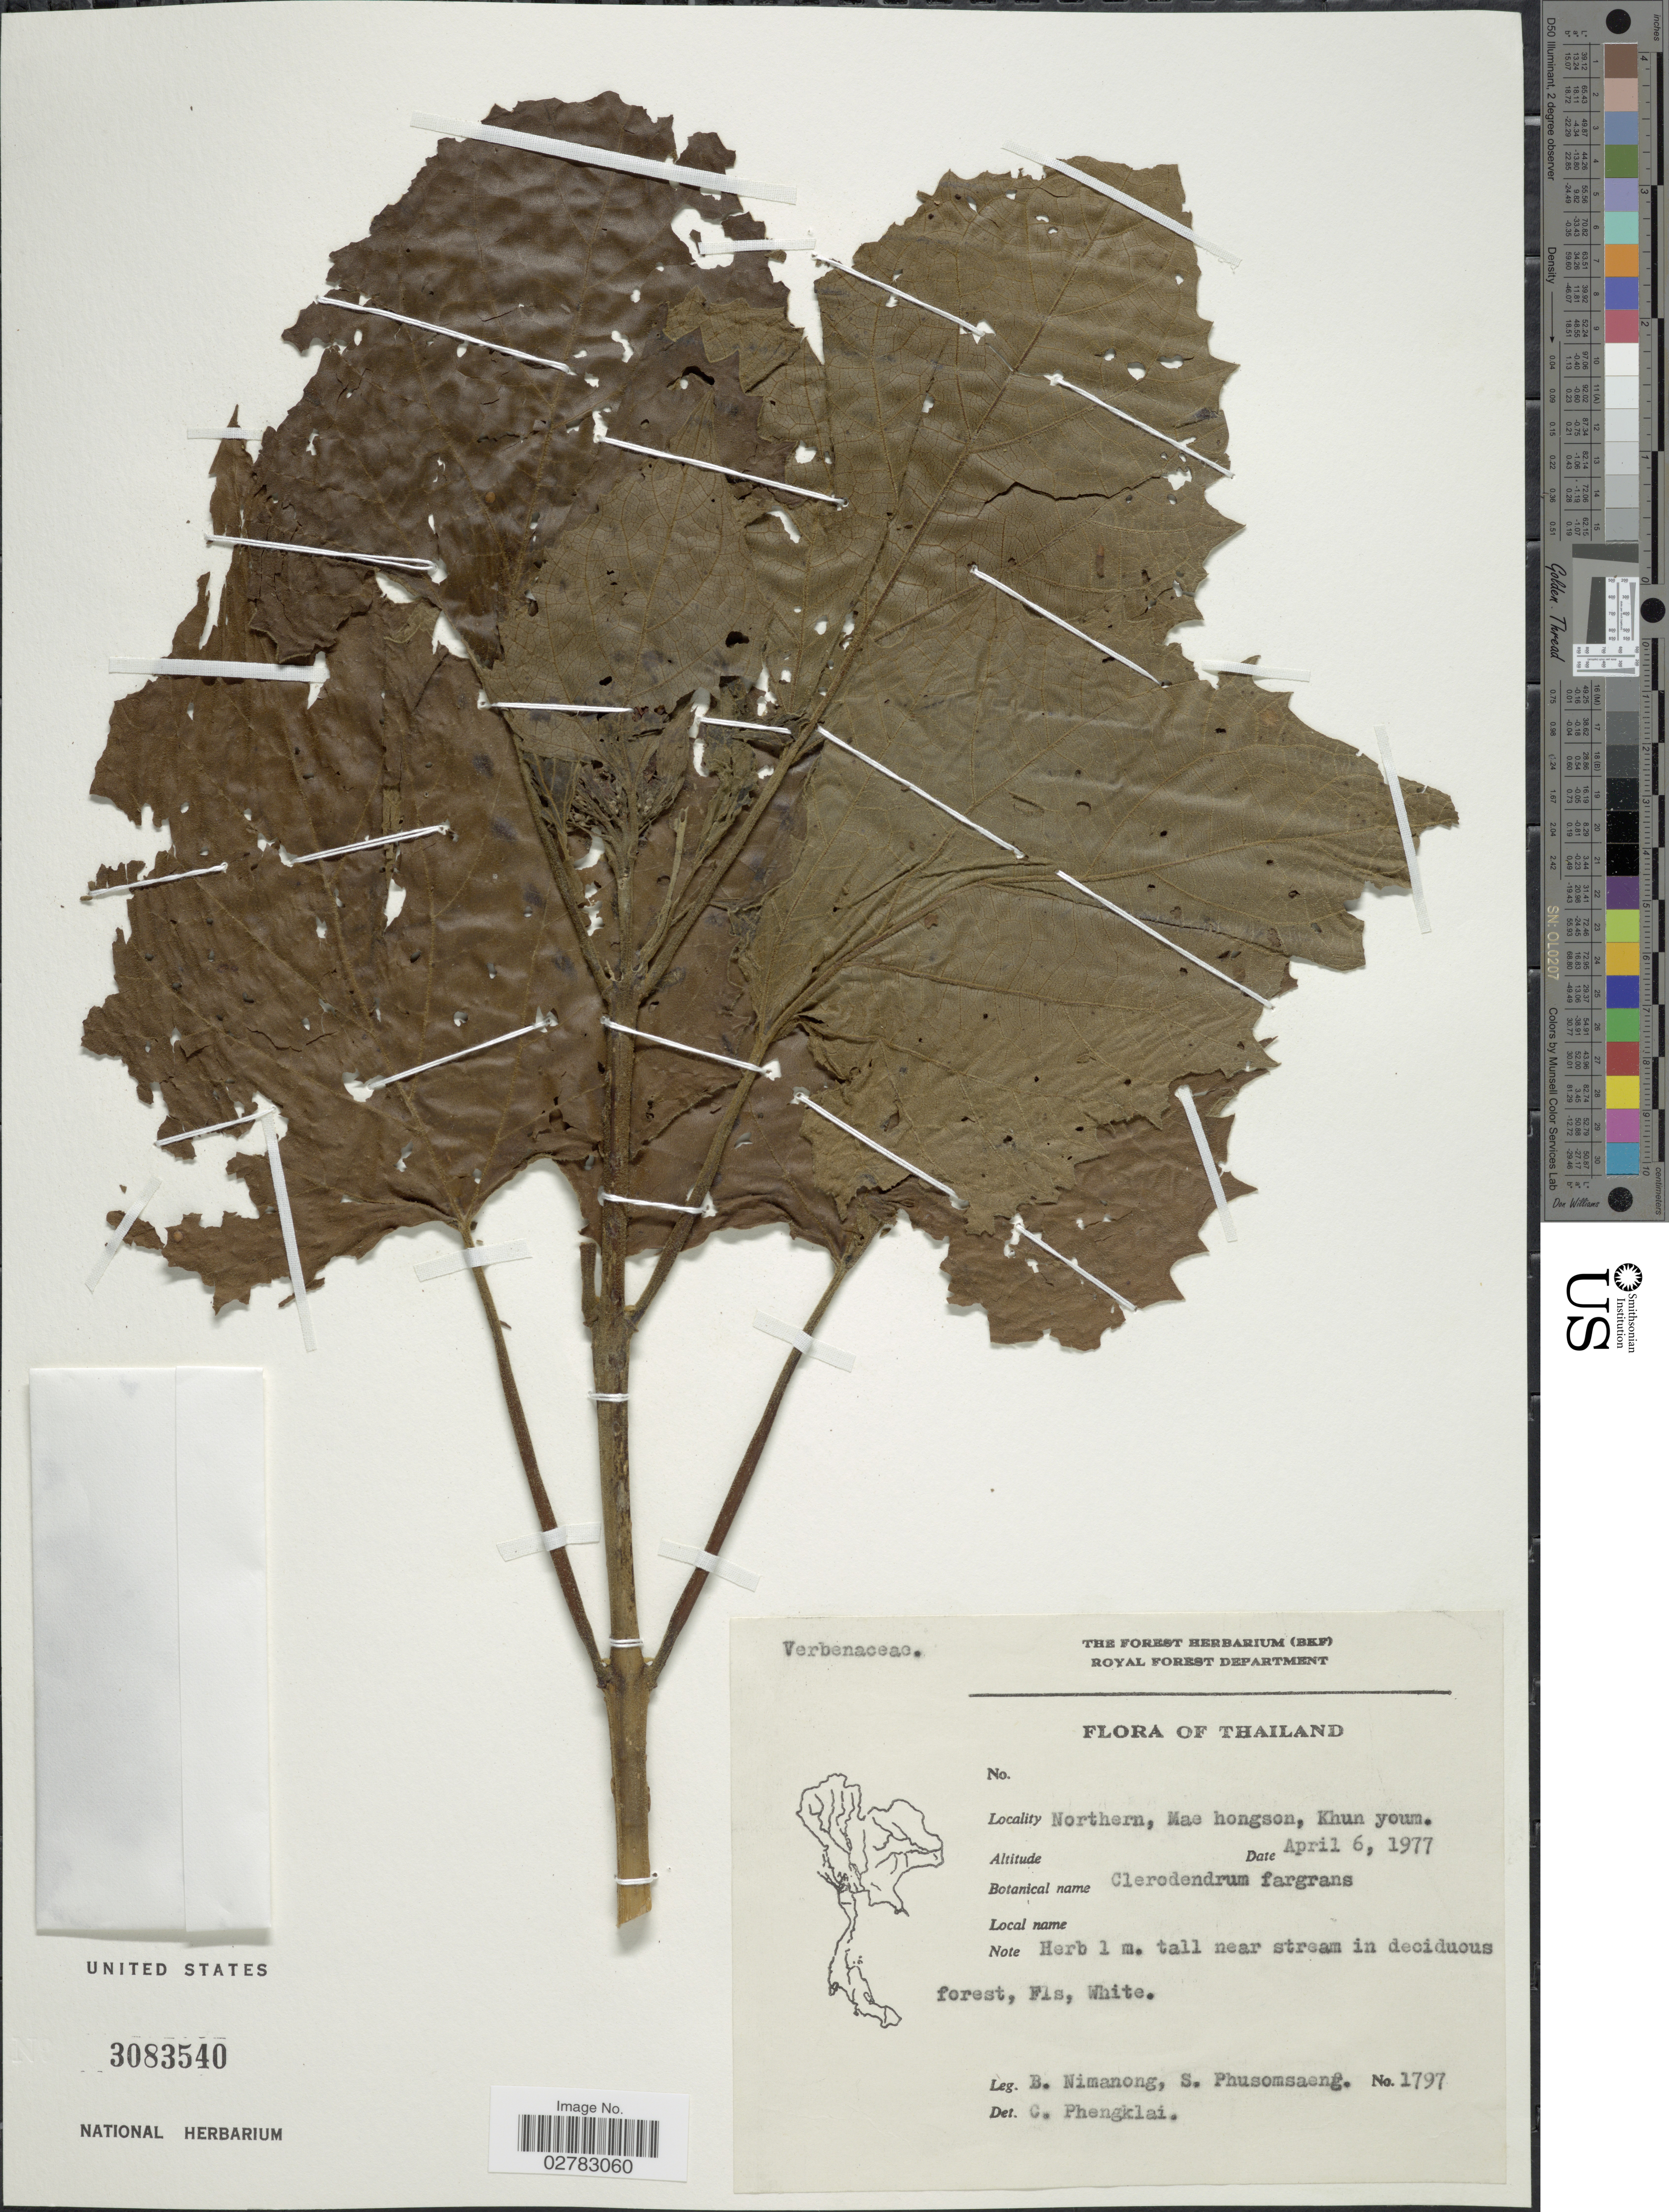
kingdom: Plantae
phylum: Tracheophyta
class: Magnoliopsida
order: Lamiales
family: Lamiaceae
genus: Clerodendrum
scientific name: Clerodendrum philippinum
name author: Schauer in DC.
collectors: B. Nimanong & S. Phusomsaeng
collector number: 1797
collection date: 1977-04-06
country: Thailand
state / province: Mae Hong Son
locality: Northern, Khun youm.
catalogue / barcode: US 3083540